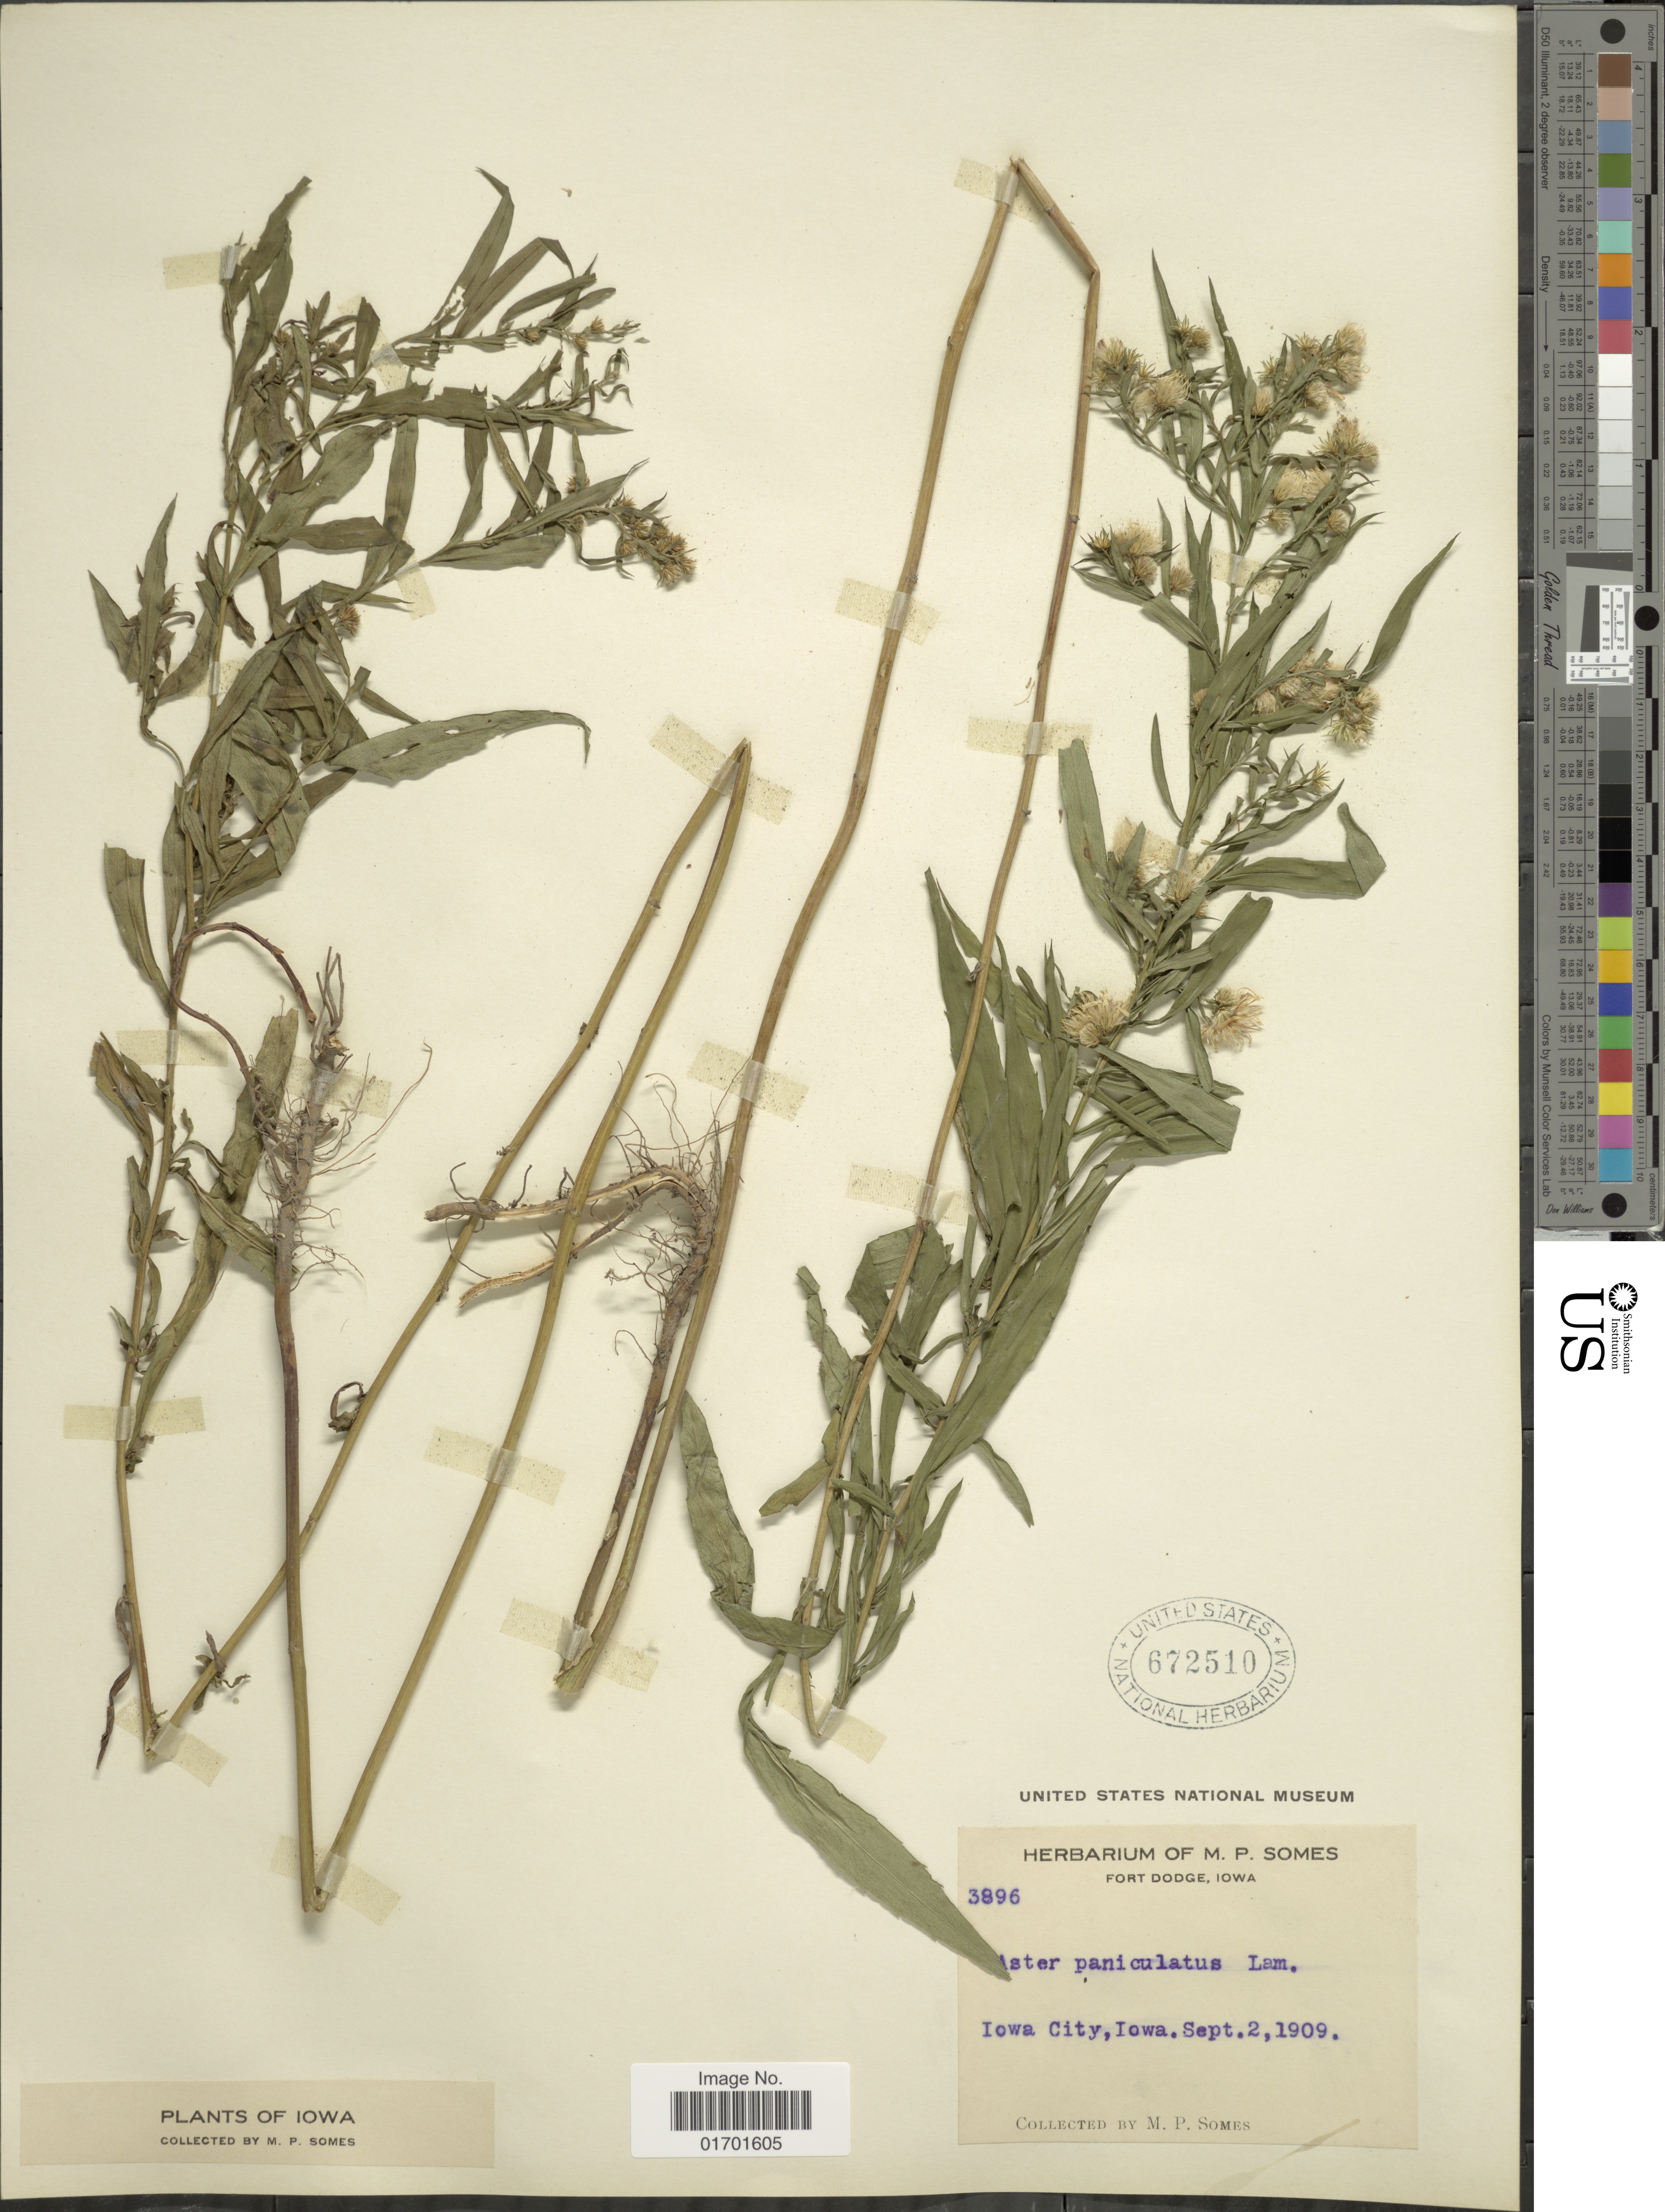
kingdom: Plantae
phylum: Tracheophyta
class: Magnoliopsida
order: Asterales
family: Asteraceae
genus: Symphyotrichum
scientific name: Symphyotrichum lanceolatum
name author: (Willd.) G.L. Nesom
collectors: M. Somes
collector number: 3896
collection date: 1909-09-02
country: United States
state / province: Iowa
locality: Fort Dodge, Iowa City.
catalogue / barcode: US 672510